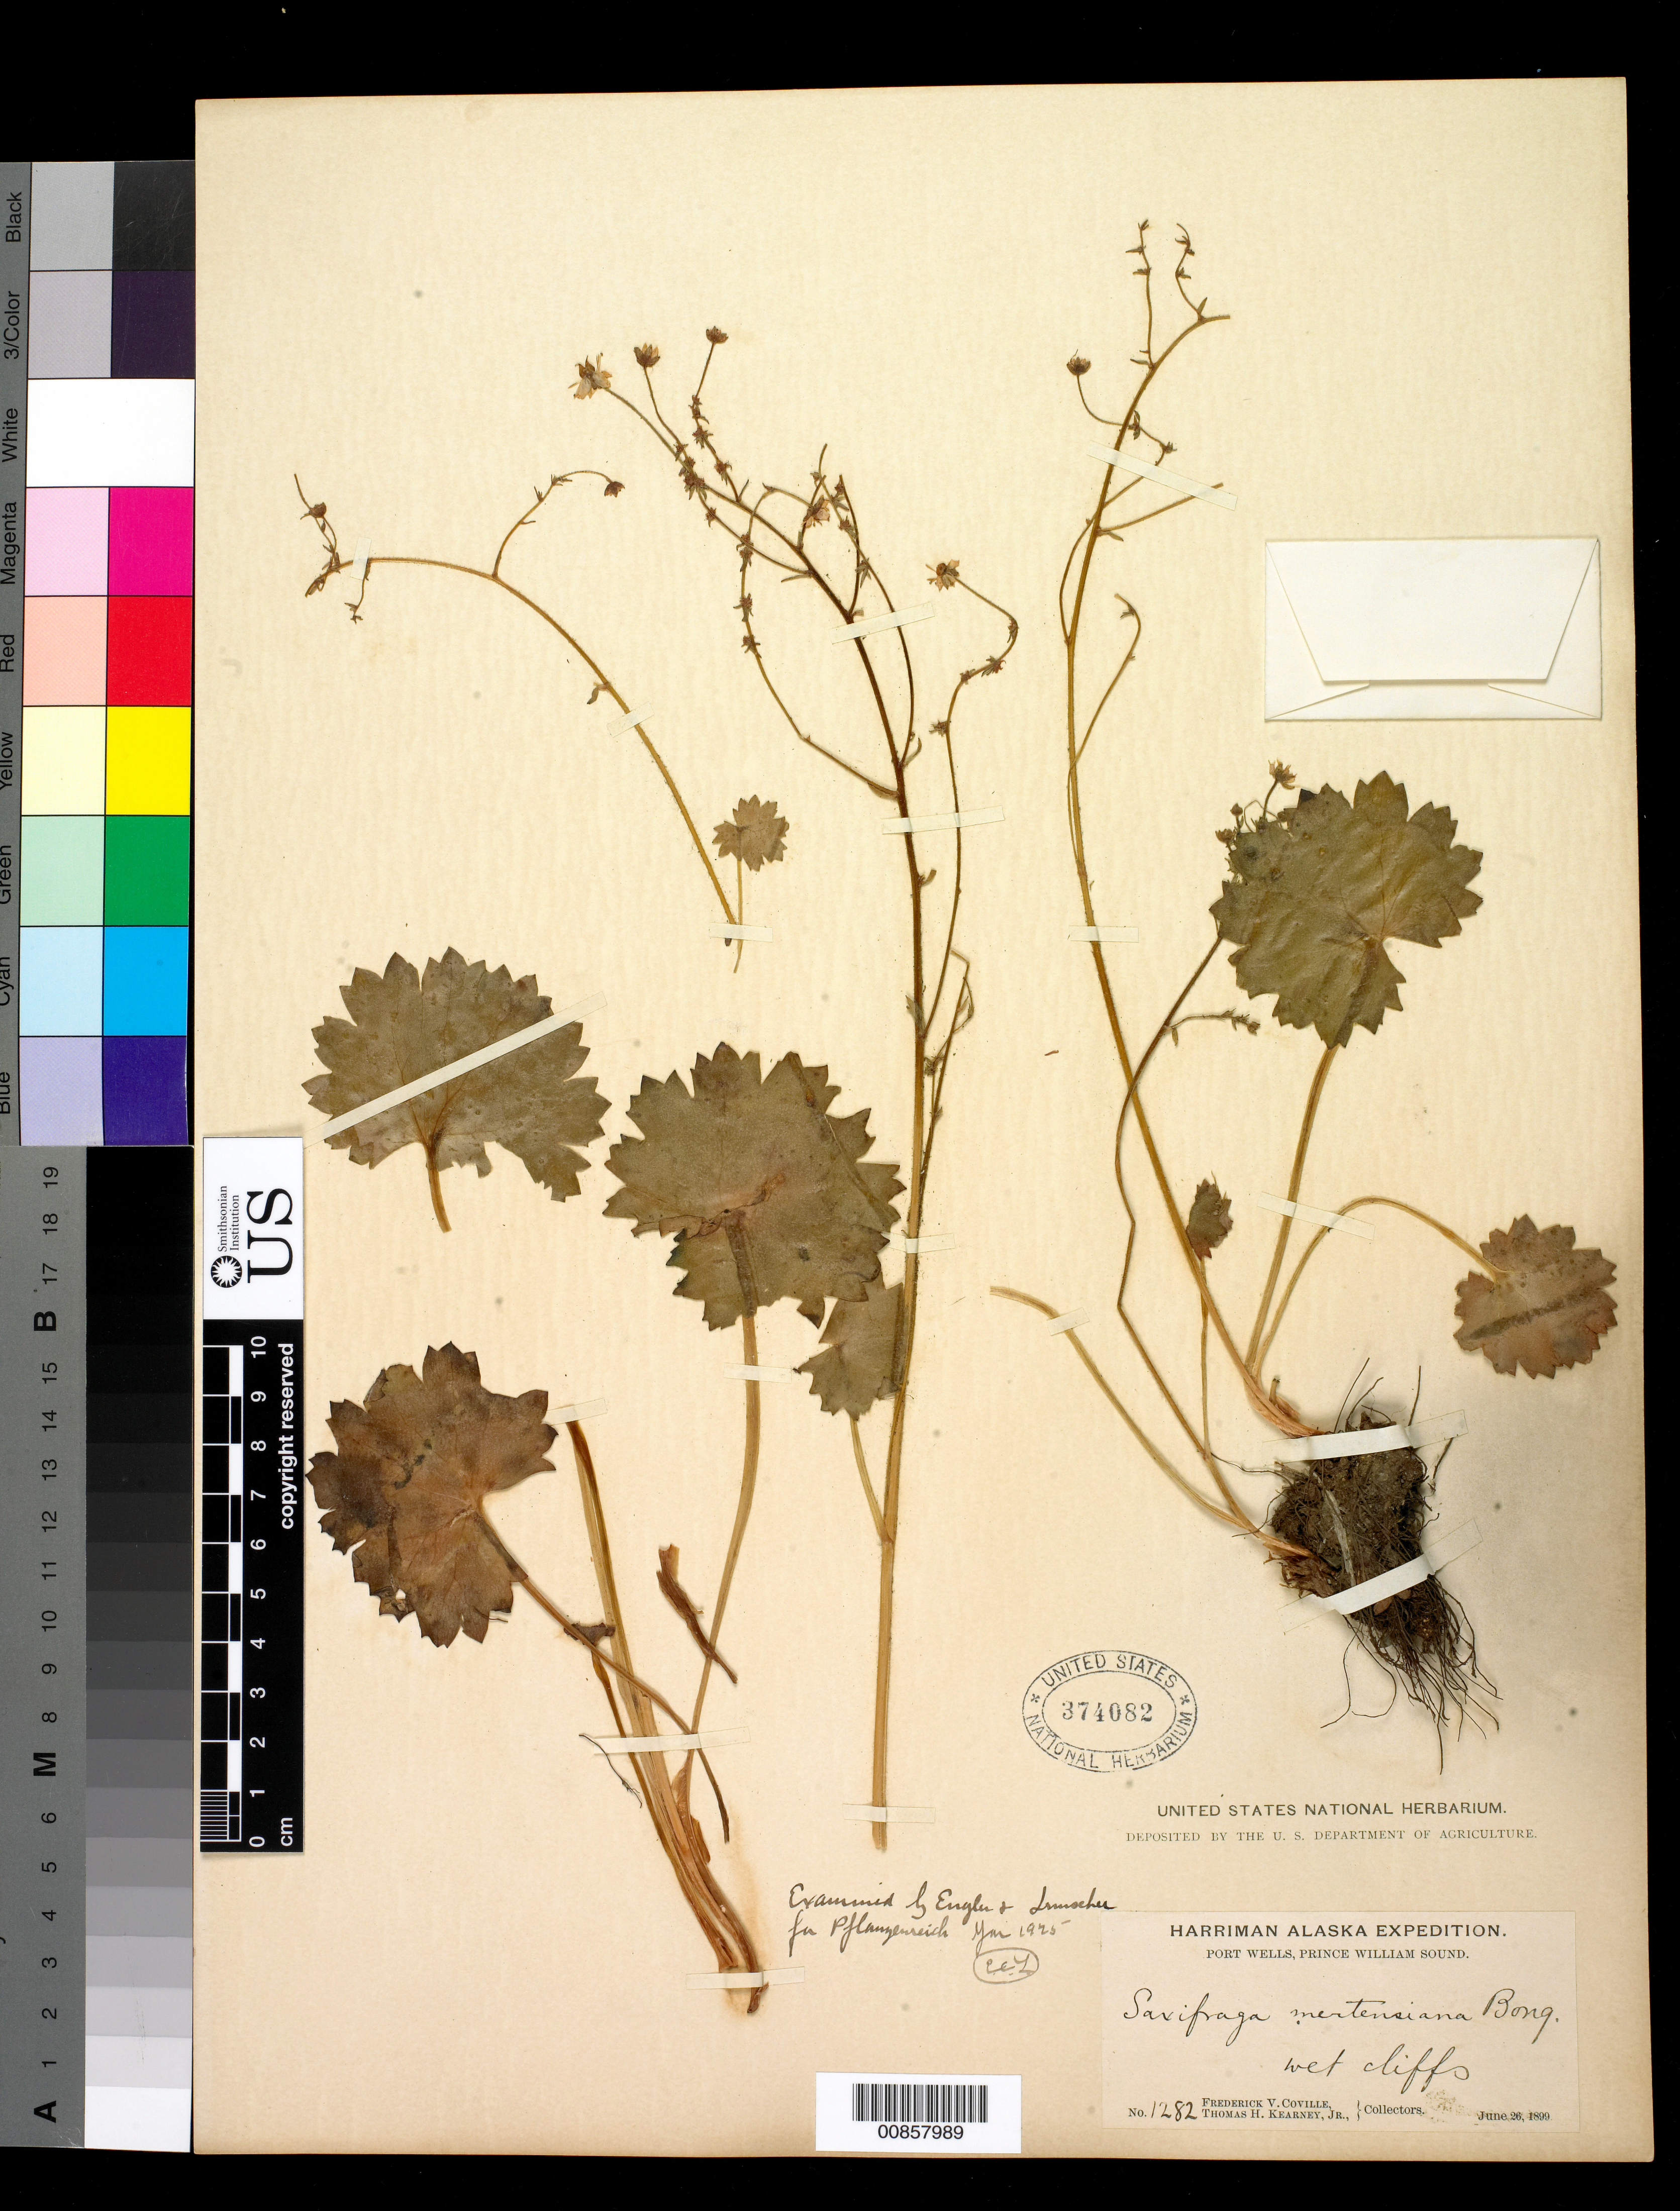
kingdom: Plantae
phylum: Tracheophyta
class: Magnoliopsida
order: Saxifragales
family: Saxifragaceae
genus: Saxifraga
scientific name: Saxifraga mertensiana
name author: Bong.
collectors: F. V. Coville & T. H. Kearney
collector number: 1282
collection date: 1899-06-26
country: United States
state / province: Alaska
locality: Port Wells, Prince William Sound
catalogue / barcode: US 374082